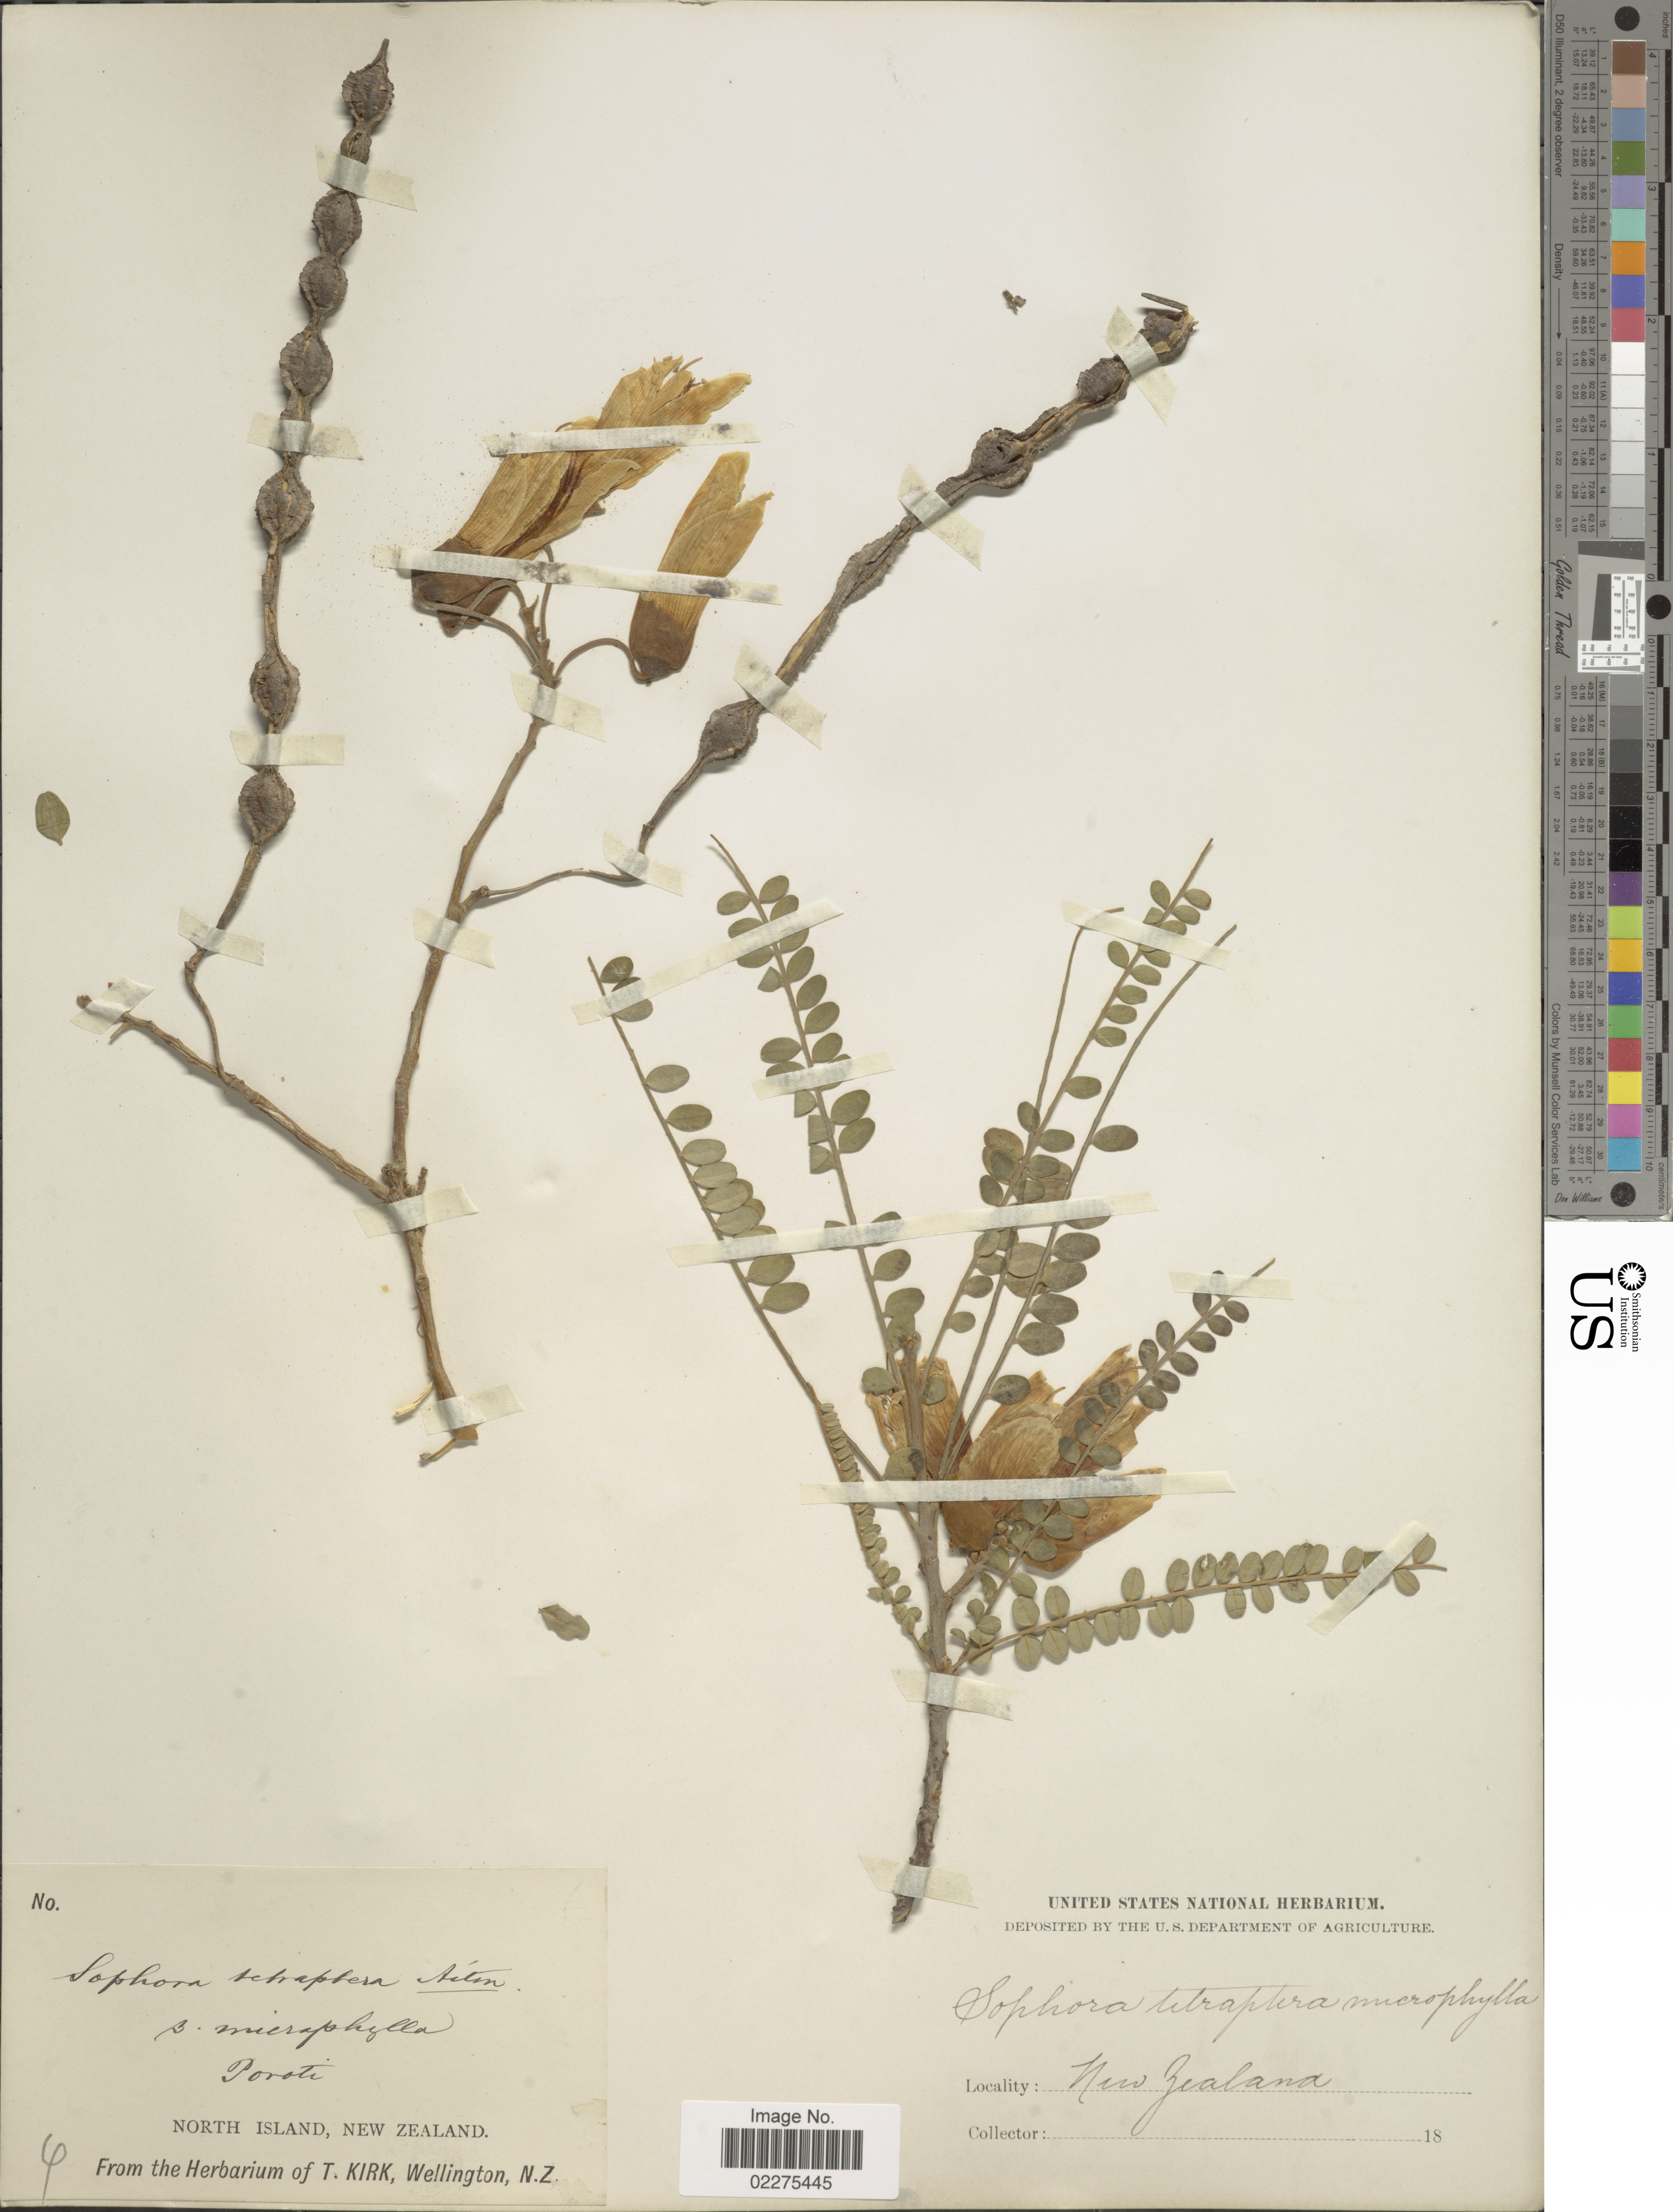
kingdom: Plantae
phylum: Tracheophyta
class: Magnoliopsida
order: Fabales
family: Fabaceae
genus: Sophora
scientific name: Sophora tetraptera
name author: J.F. Mill.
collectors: ex Herb. T. Kirk, Wellington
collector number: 4?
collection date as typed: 18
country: New Zealand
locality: North Island